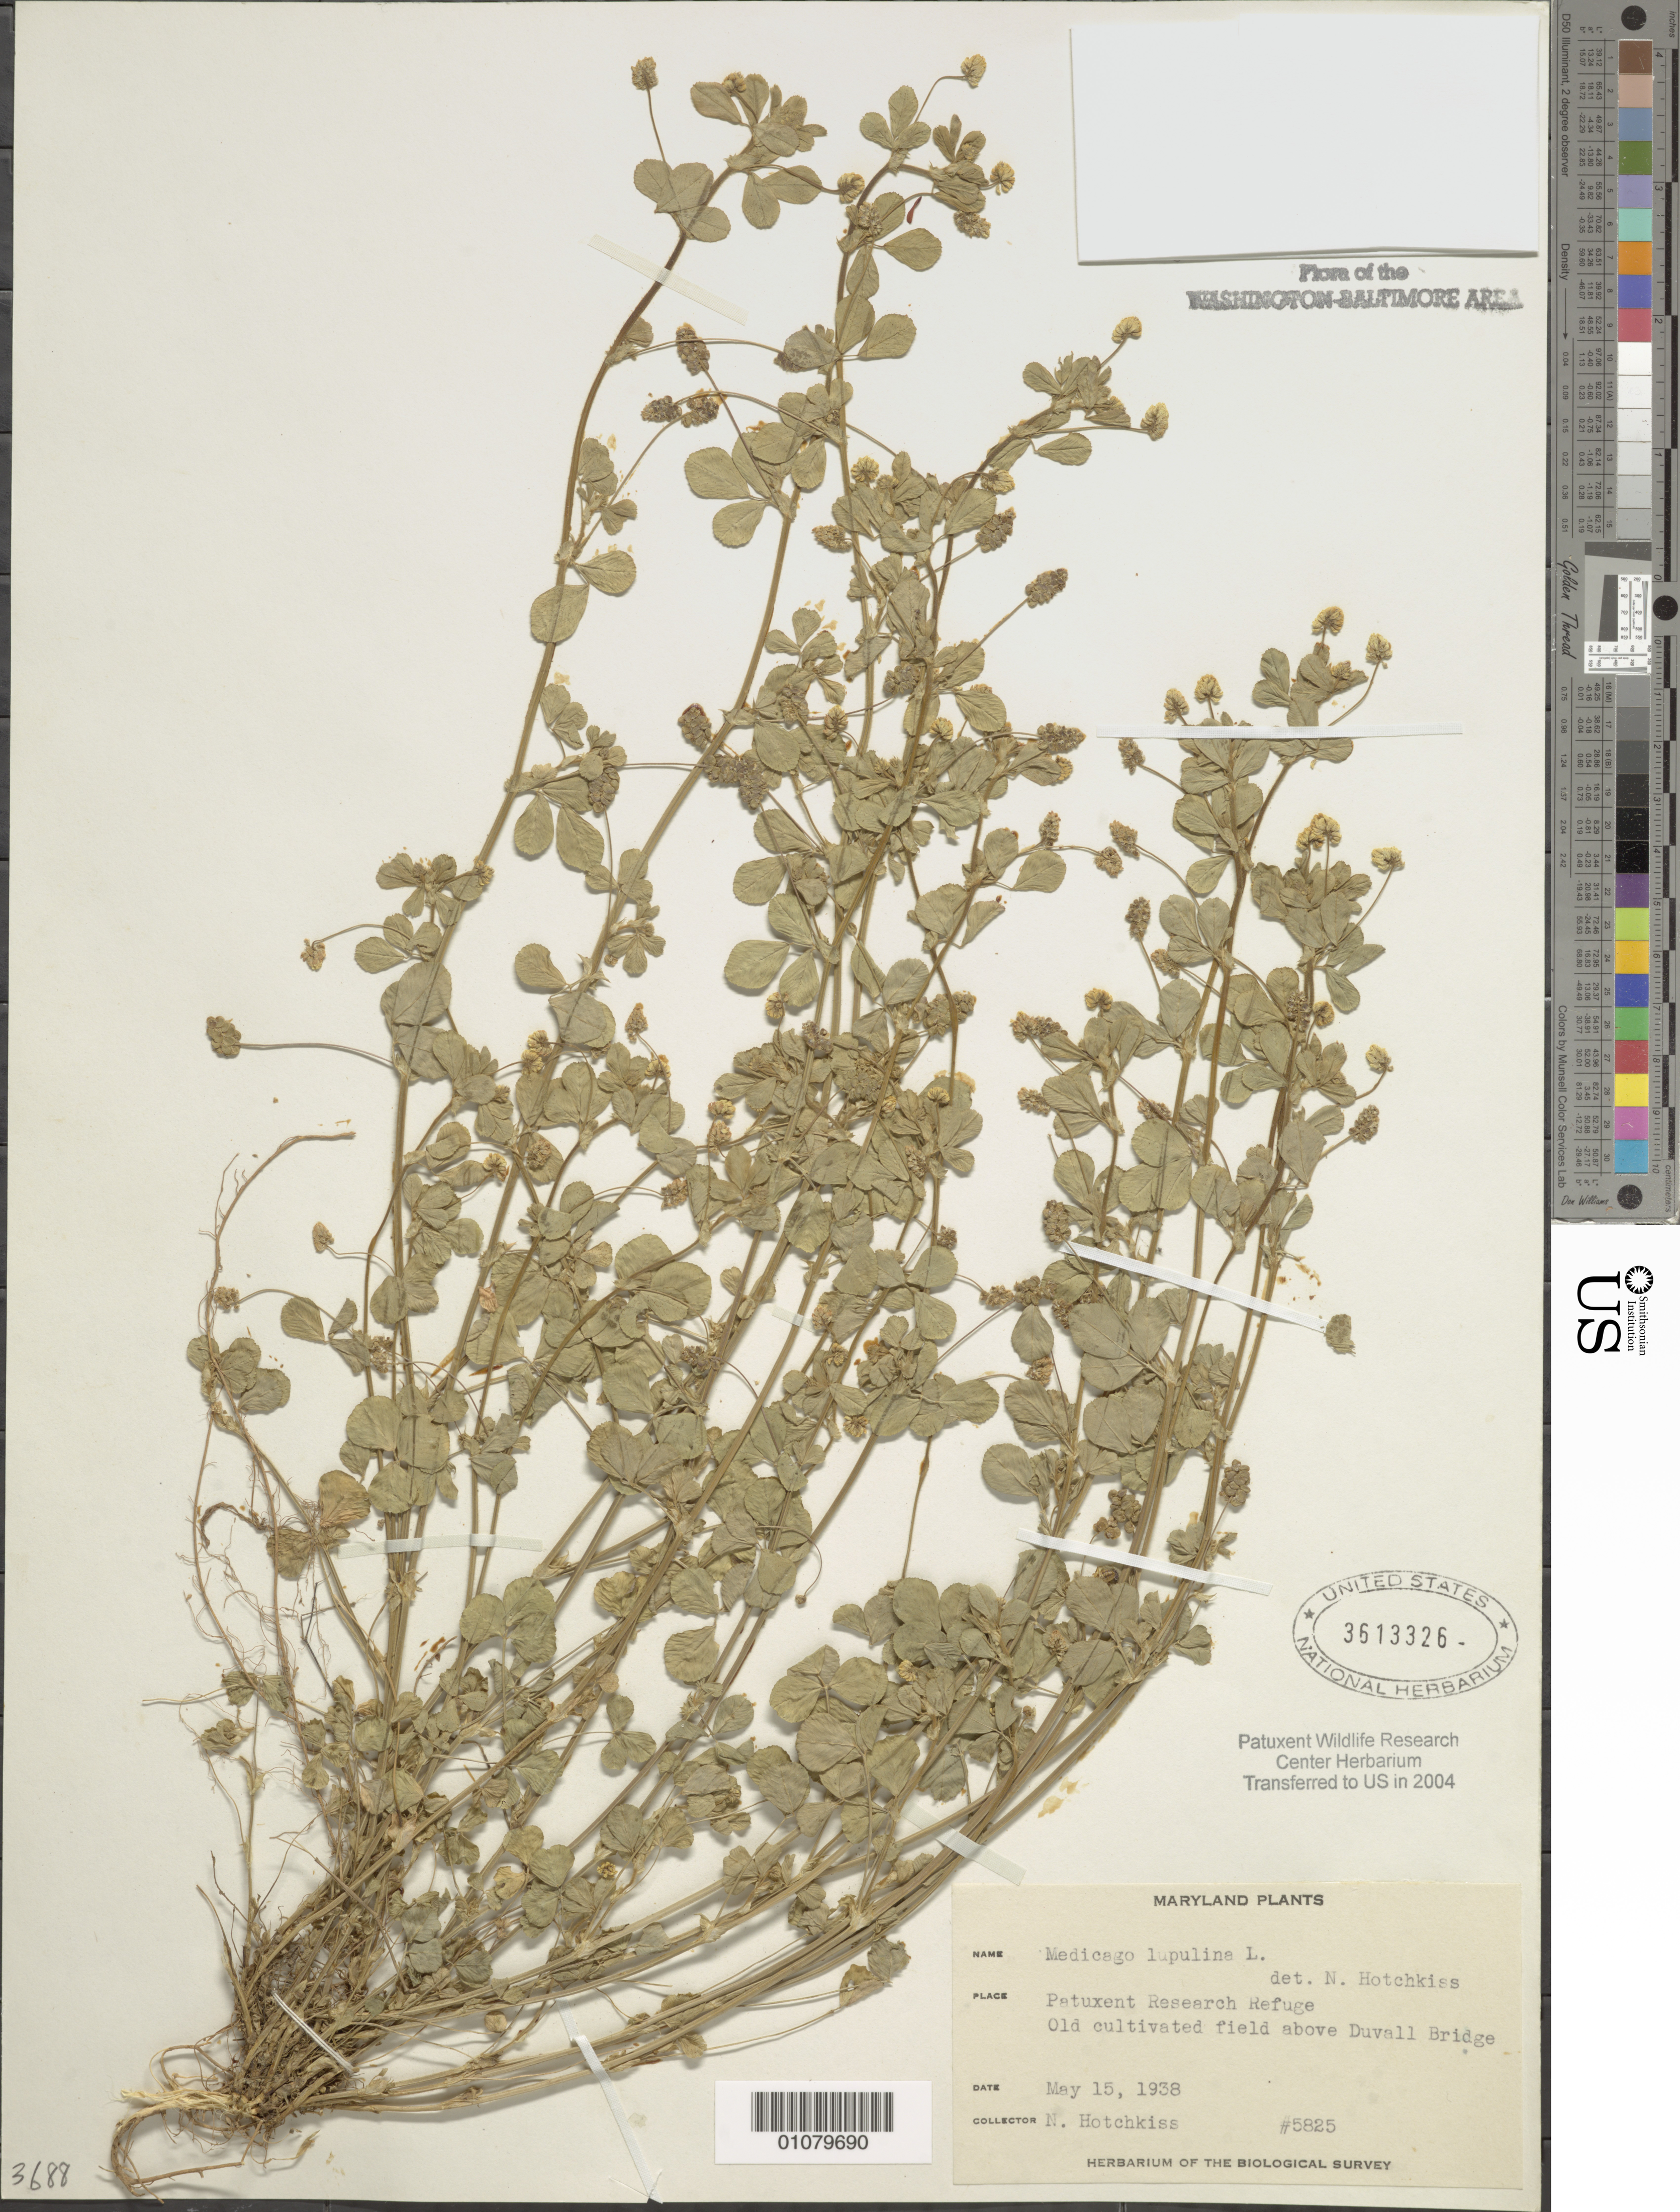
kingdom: Plantae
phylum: Tracheophyta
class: Magnoliopsida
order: Fabales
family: Fabaceae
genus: Medicago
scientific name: Medicago lupulina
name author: L.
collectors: N. Hotchkiss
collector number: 5825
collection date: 1938-05-15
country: United States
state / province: Maryland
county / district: Prince George's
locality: Patuxent Wildlife Refuge, above Duvall Bridge.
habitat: Old cultivated field.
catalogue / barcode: US 3613326